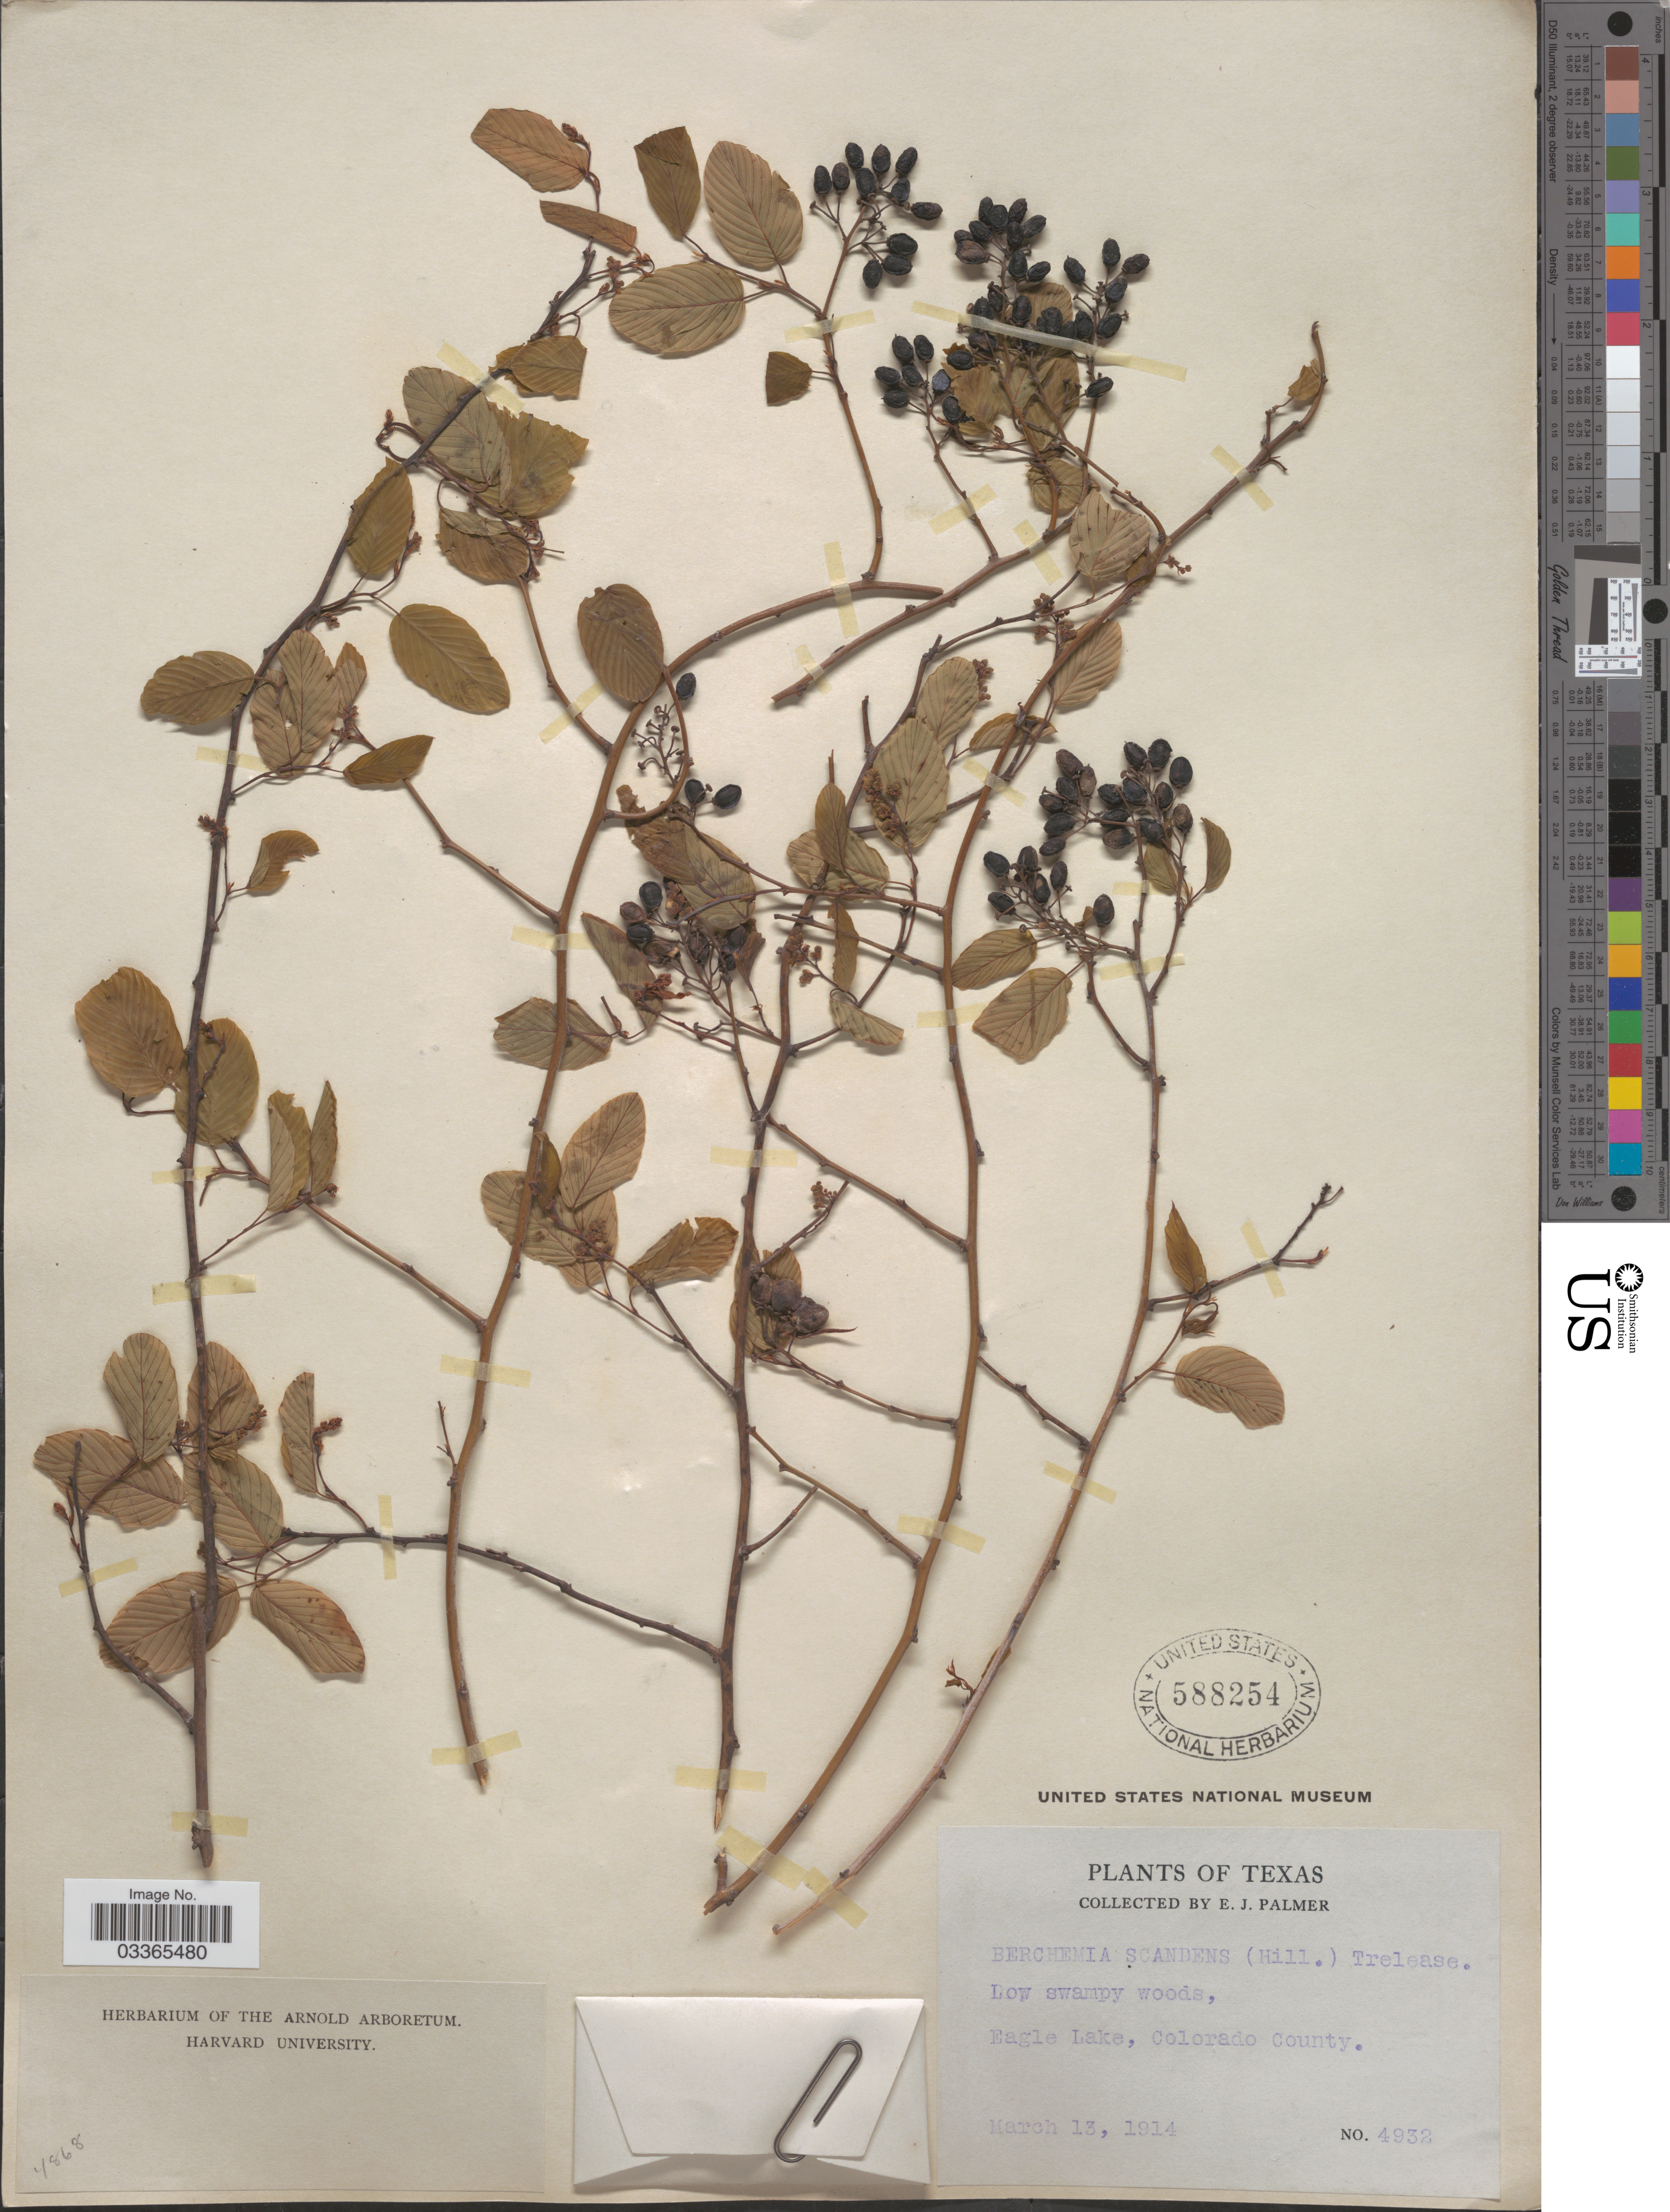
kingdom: Plantae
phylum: Tracheophyta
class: Magnoliopsida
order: Rosales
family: Rhamnaceae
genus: Berchemia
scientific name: Berchemia scandens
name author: (Hill) K. Koch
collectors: E. J. Palmer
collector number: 4932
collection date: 1914-03-13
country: United States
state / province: Texas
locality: Eagle Lake, Colorado County.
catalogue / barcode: US 588254